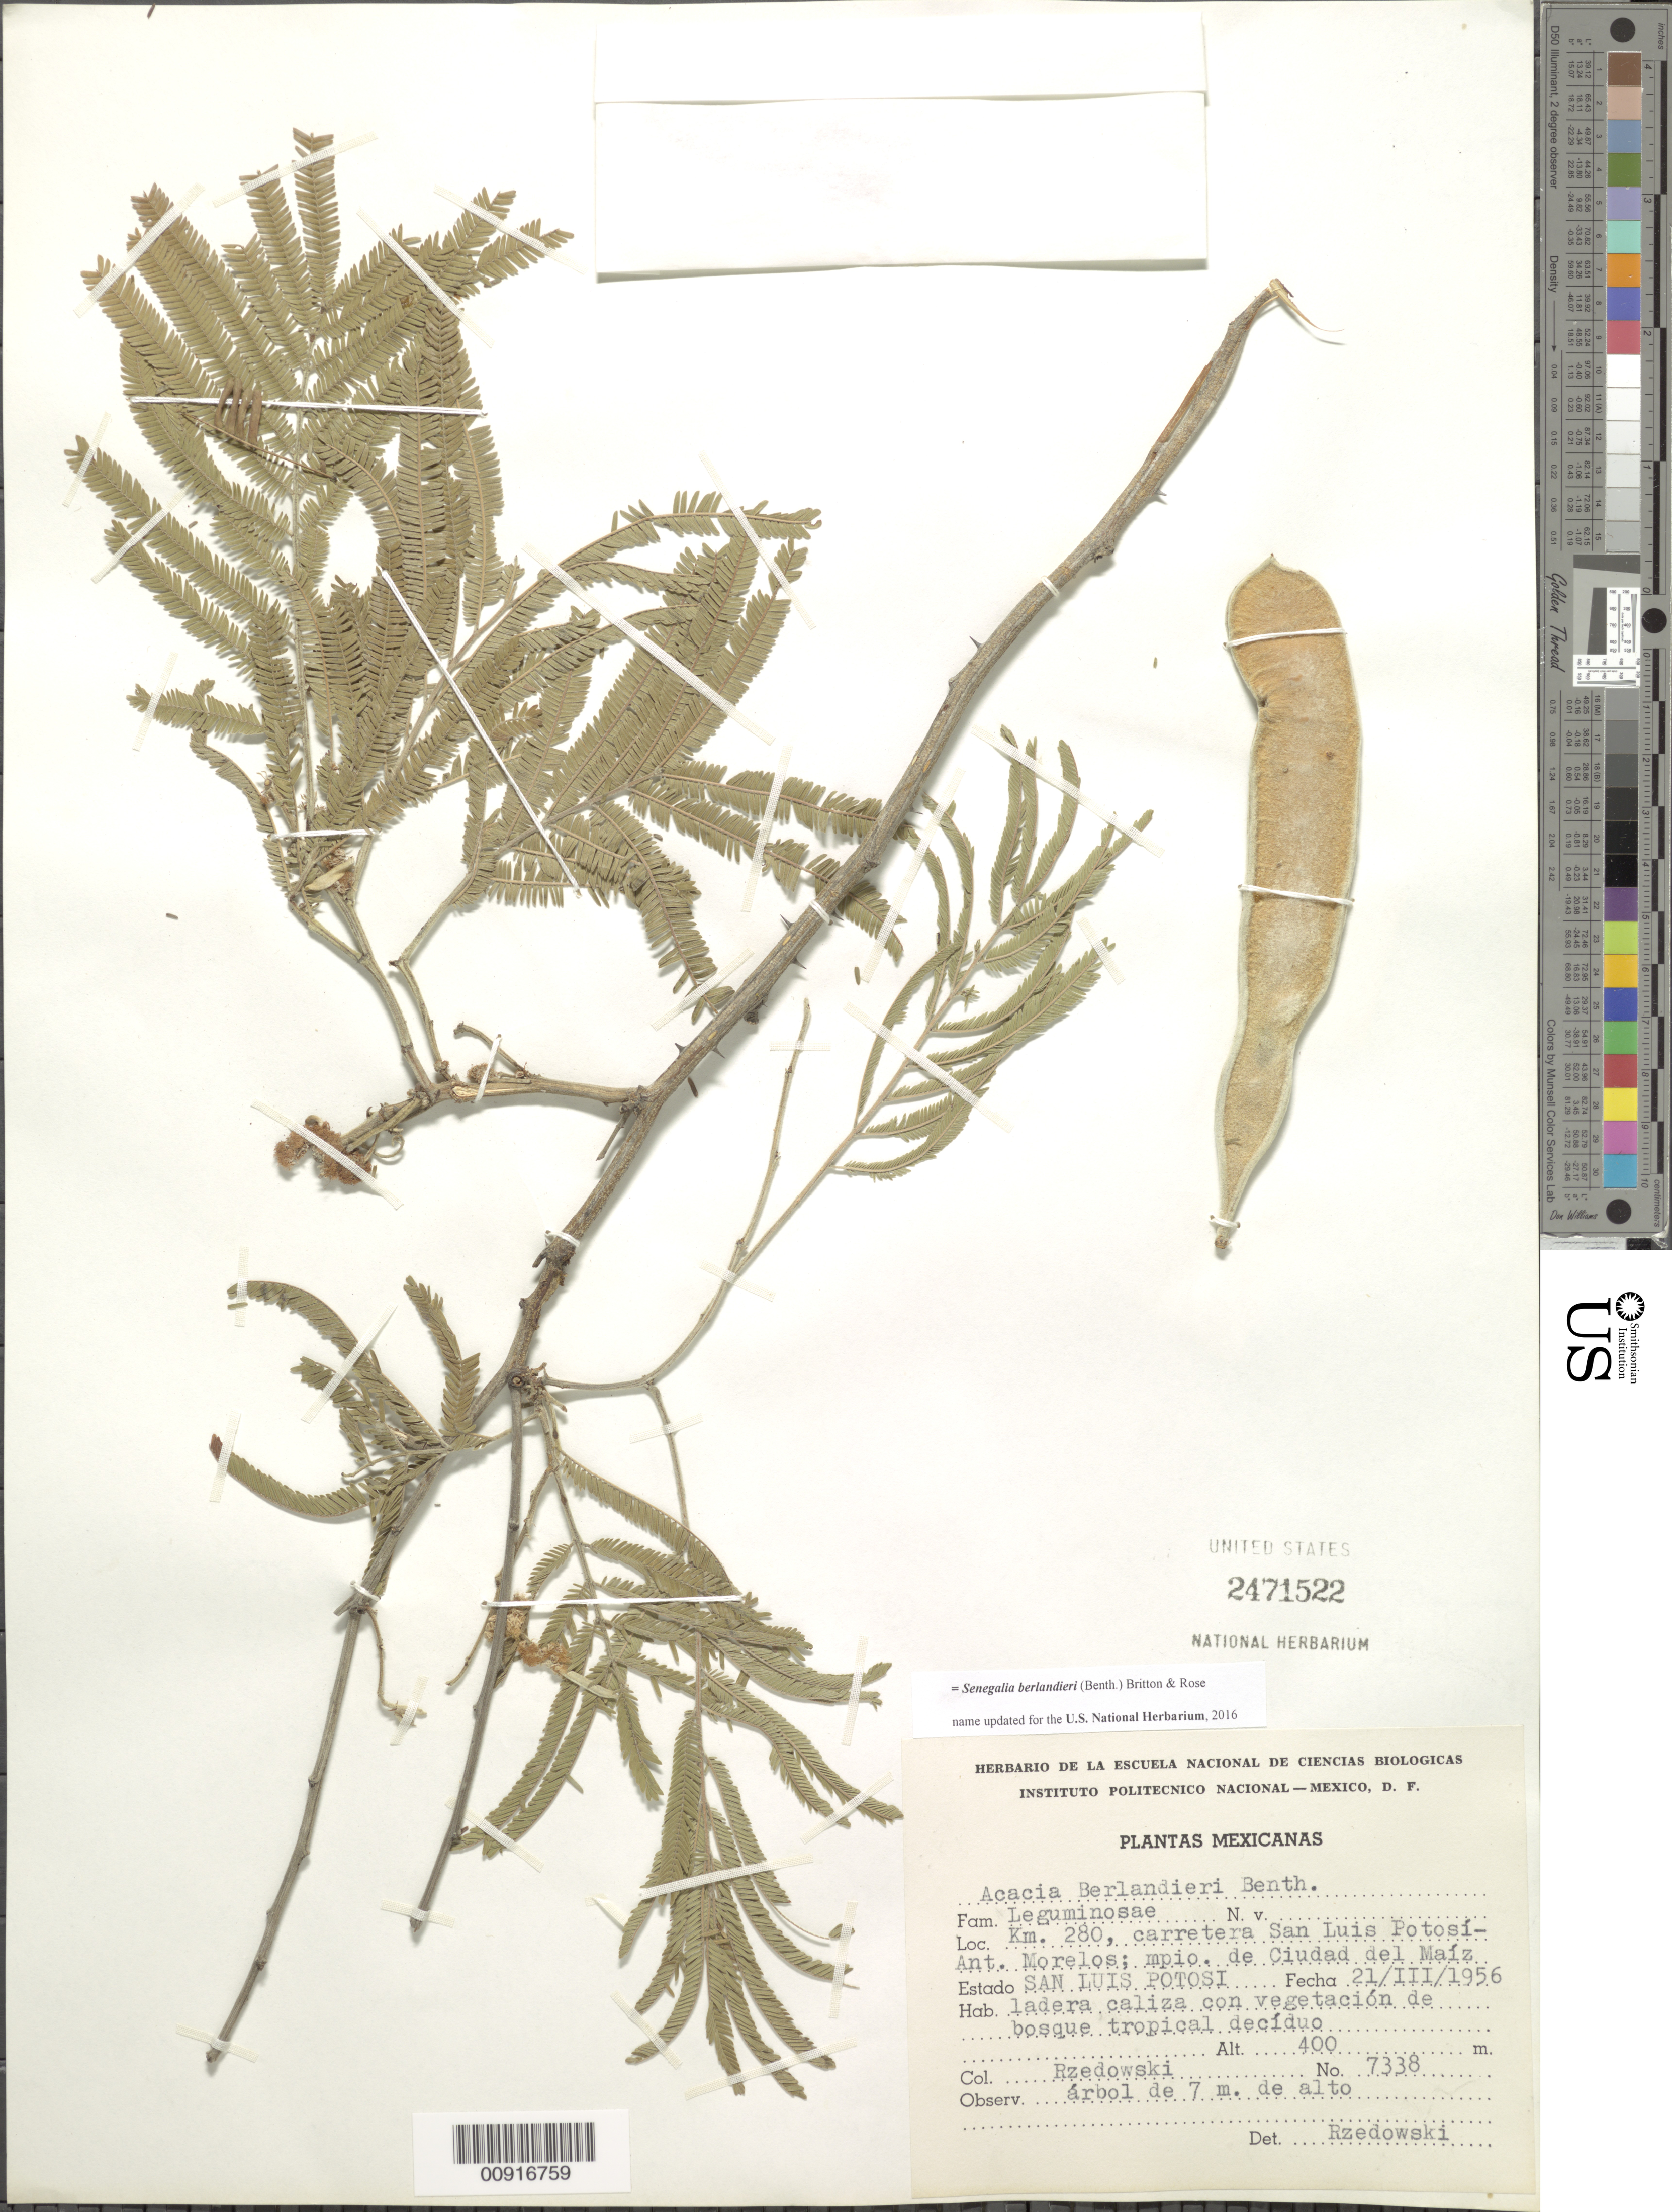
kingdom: Plantae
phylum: Tracheophyta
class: Magnoliopsida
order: Fabales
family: Fabaceae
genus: Senegalia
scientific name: Senegalia berlandieri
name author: (Benth.) Britton & Rose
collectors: J. Rzedowski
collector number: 7338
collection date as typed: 21 Mar 1956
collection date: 1956-03-21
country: Mexico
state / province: San Luis Potosí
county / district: Ciudad del Maíz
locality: Km. 280, carretera San Luis Potosí - Ant. Morelos; mpio. de Ciudad del Maíz, San Luis Potosí.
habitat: Ladera caliza con vegetación de bosque tropical decíduo.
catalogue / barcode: US 2471522